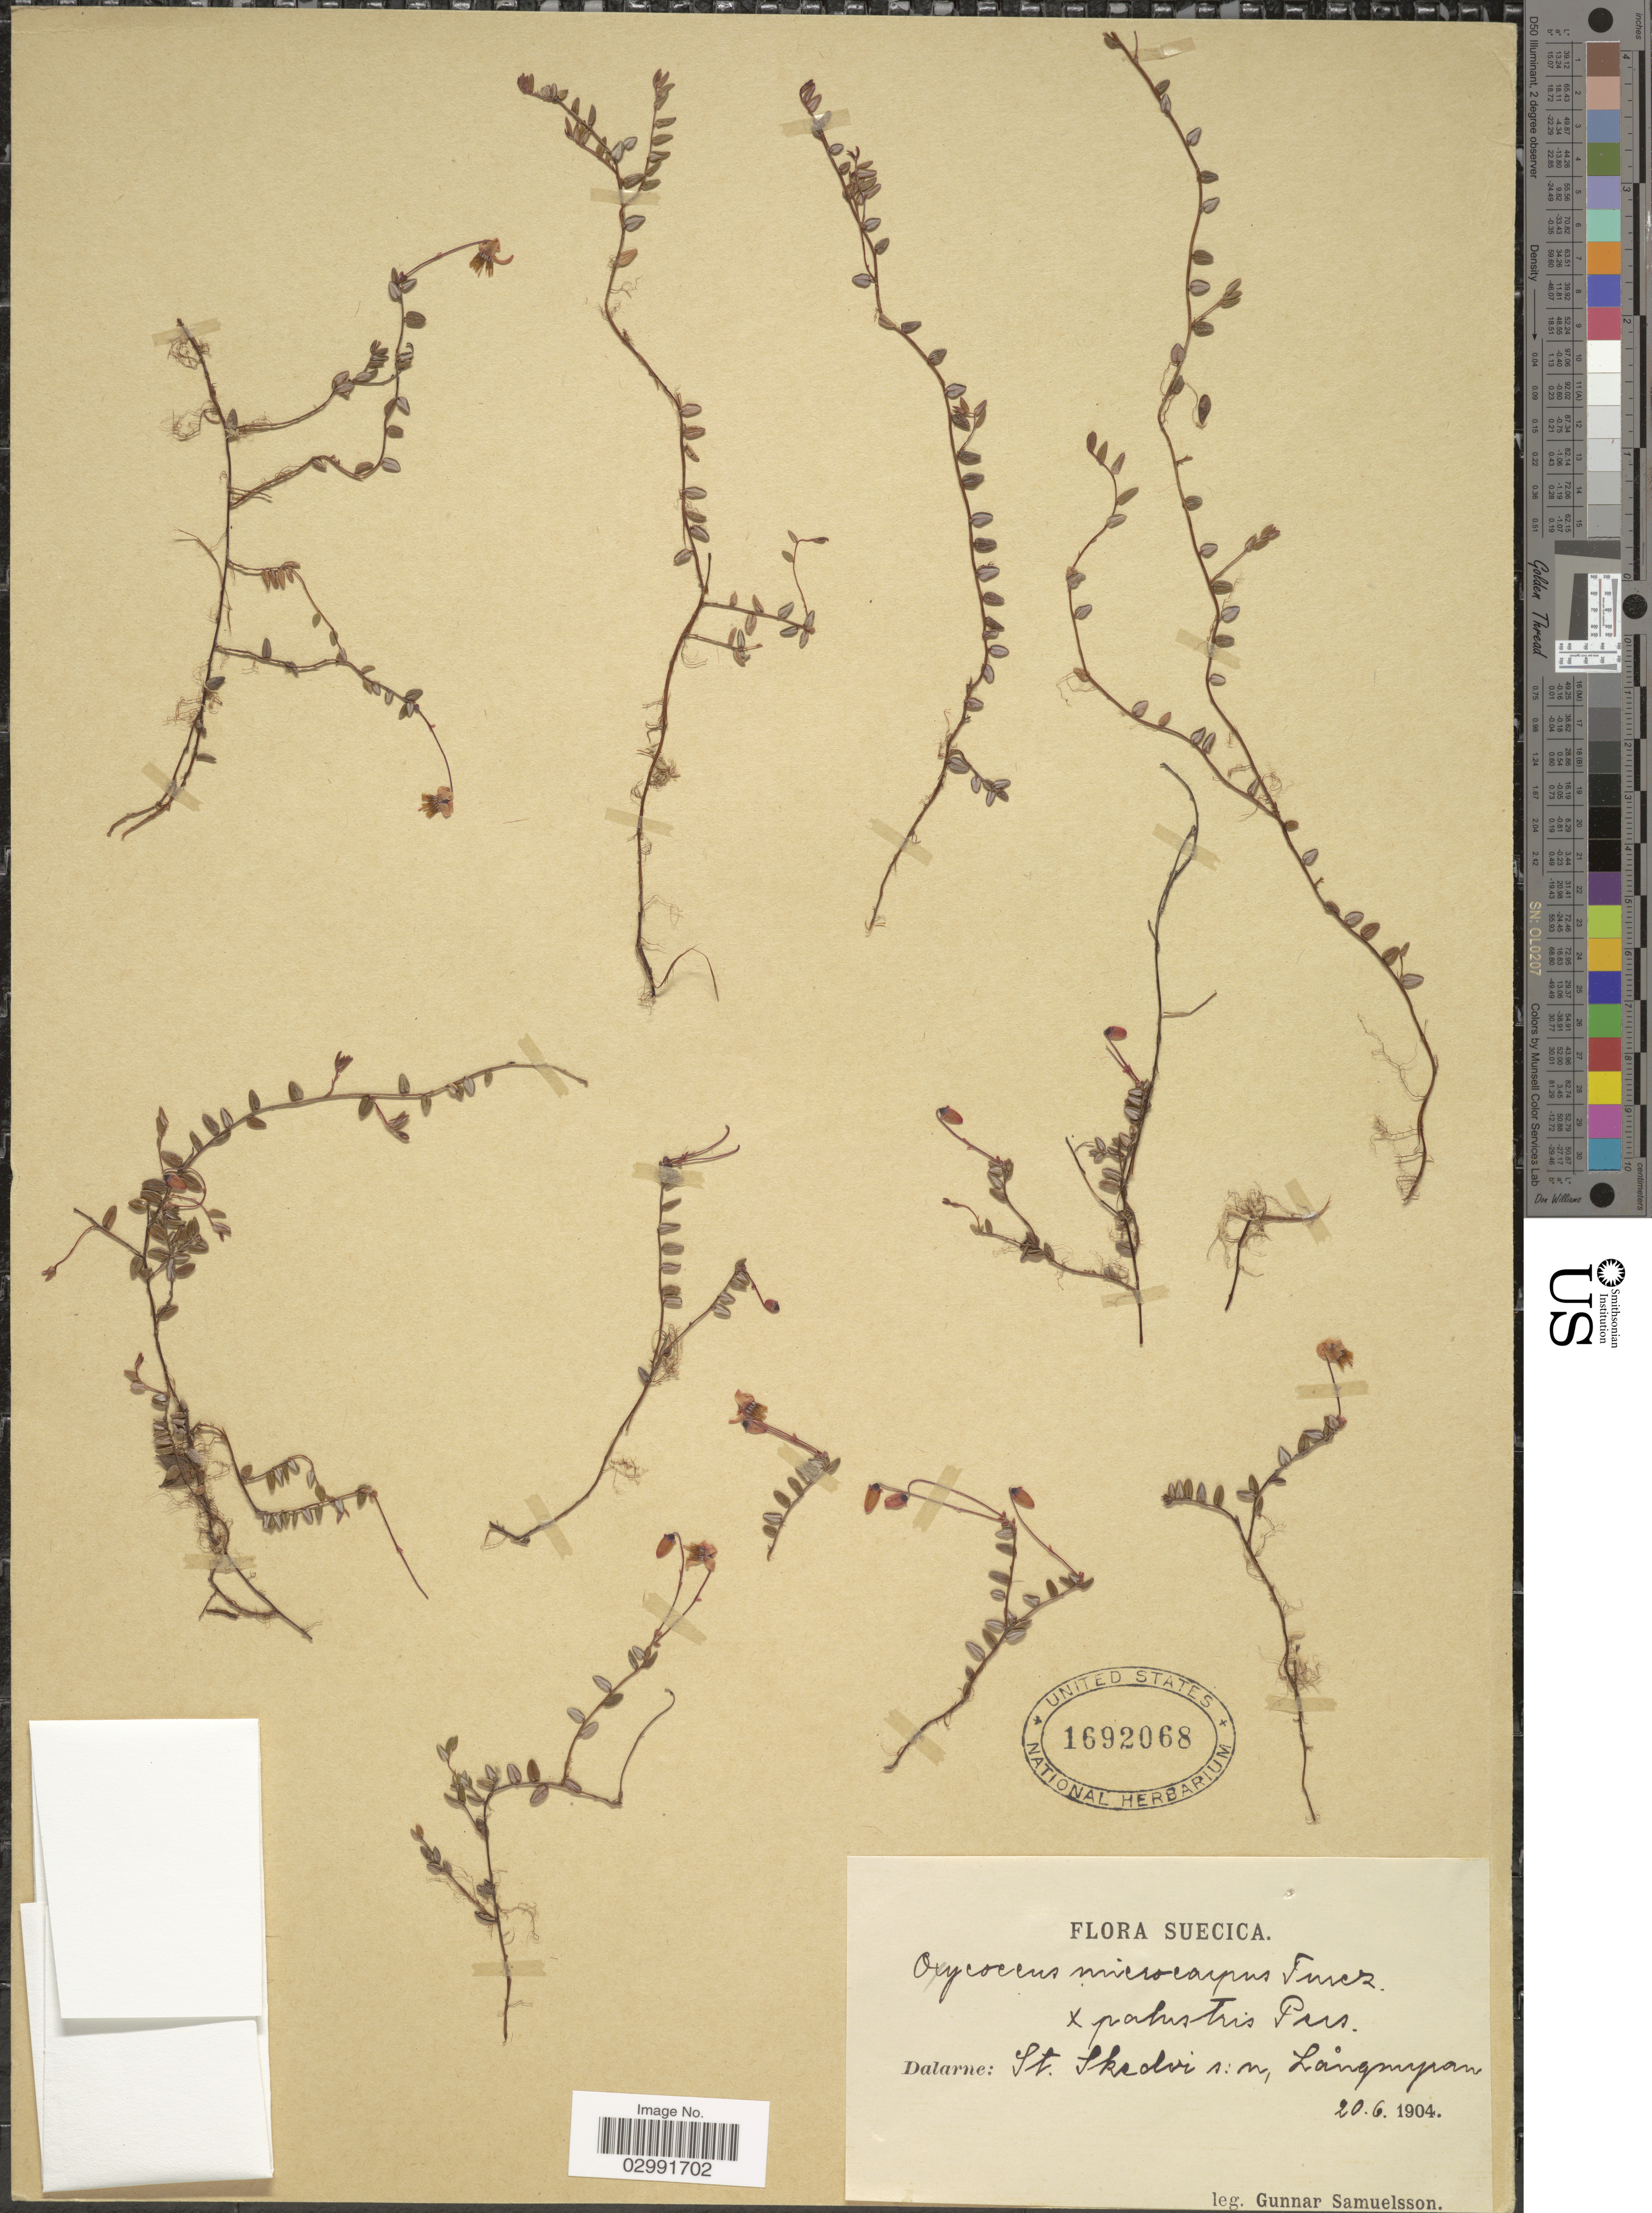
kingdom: Plantae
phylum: Tracheophyta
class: Magnoliopsida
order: Ericales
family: Ericaceae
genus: Vaccinium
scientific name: Vaccinium macrocarpon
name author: Aiton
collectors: G. Samuelsson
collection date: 1904-06-20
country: Sweden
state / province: Dalarna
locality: Dalarne: St. Skedvi s: n, Långmyran.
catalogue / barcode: US 1692068